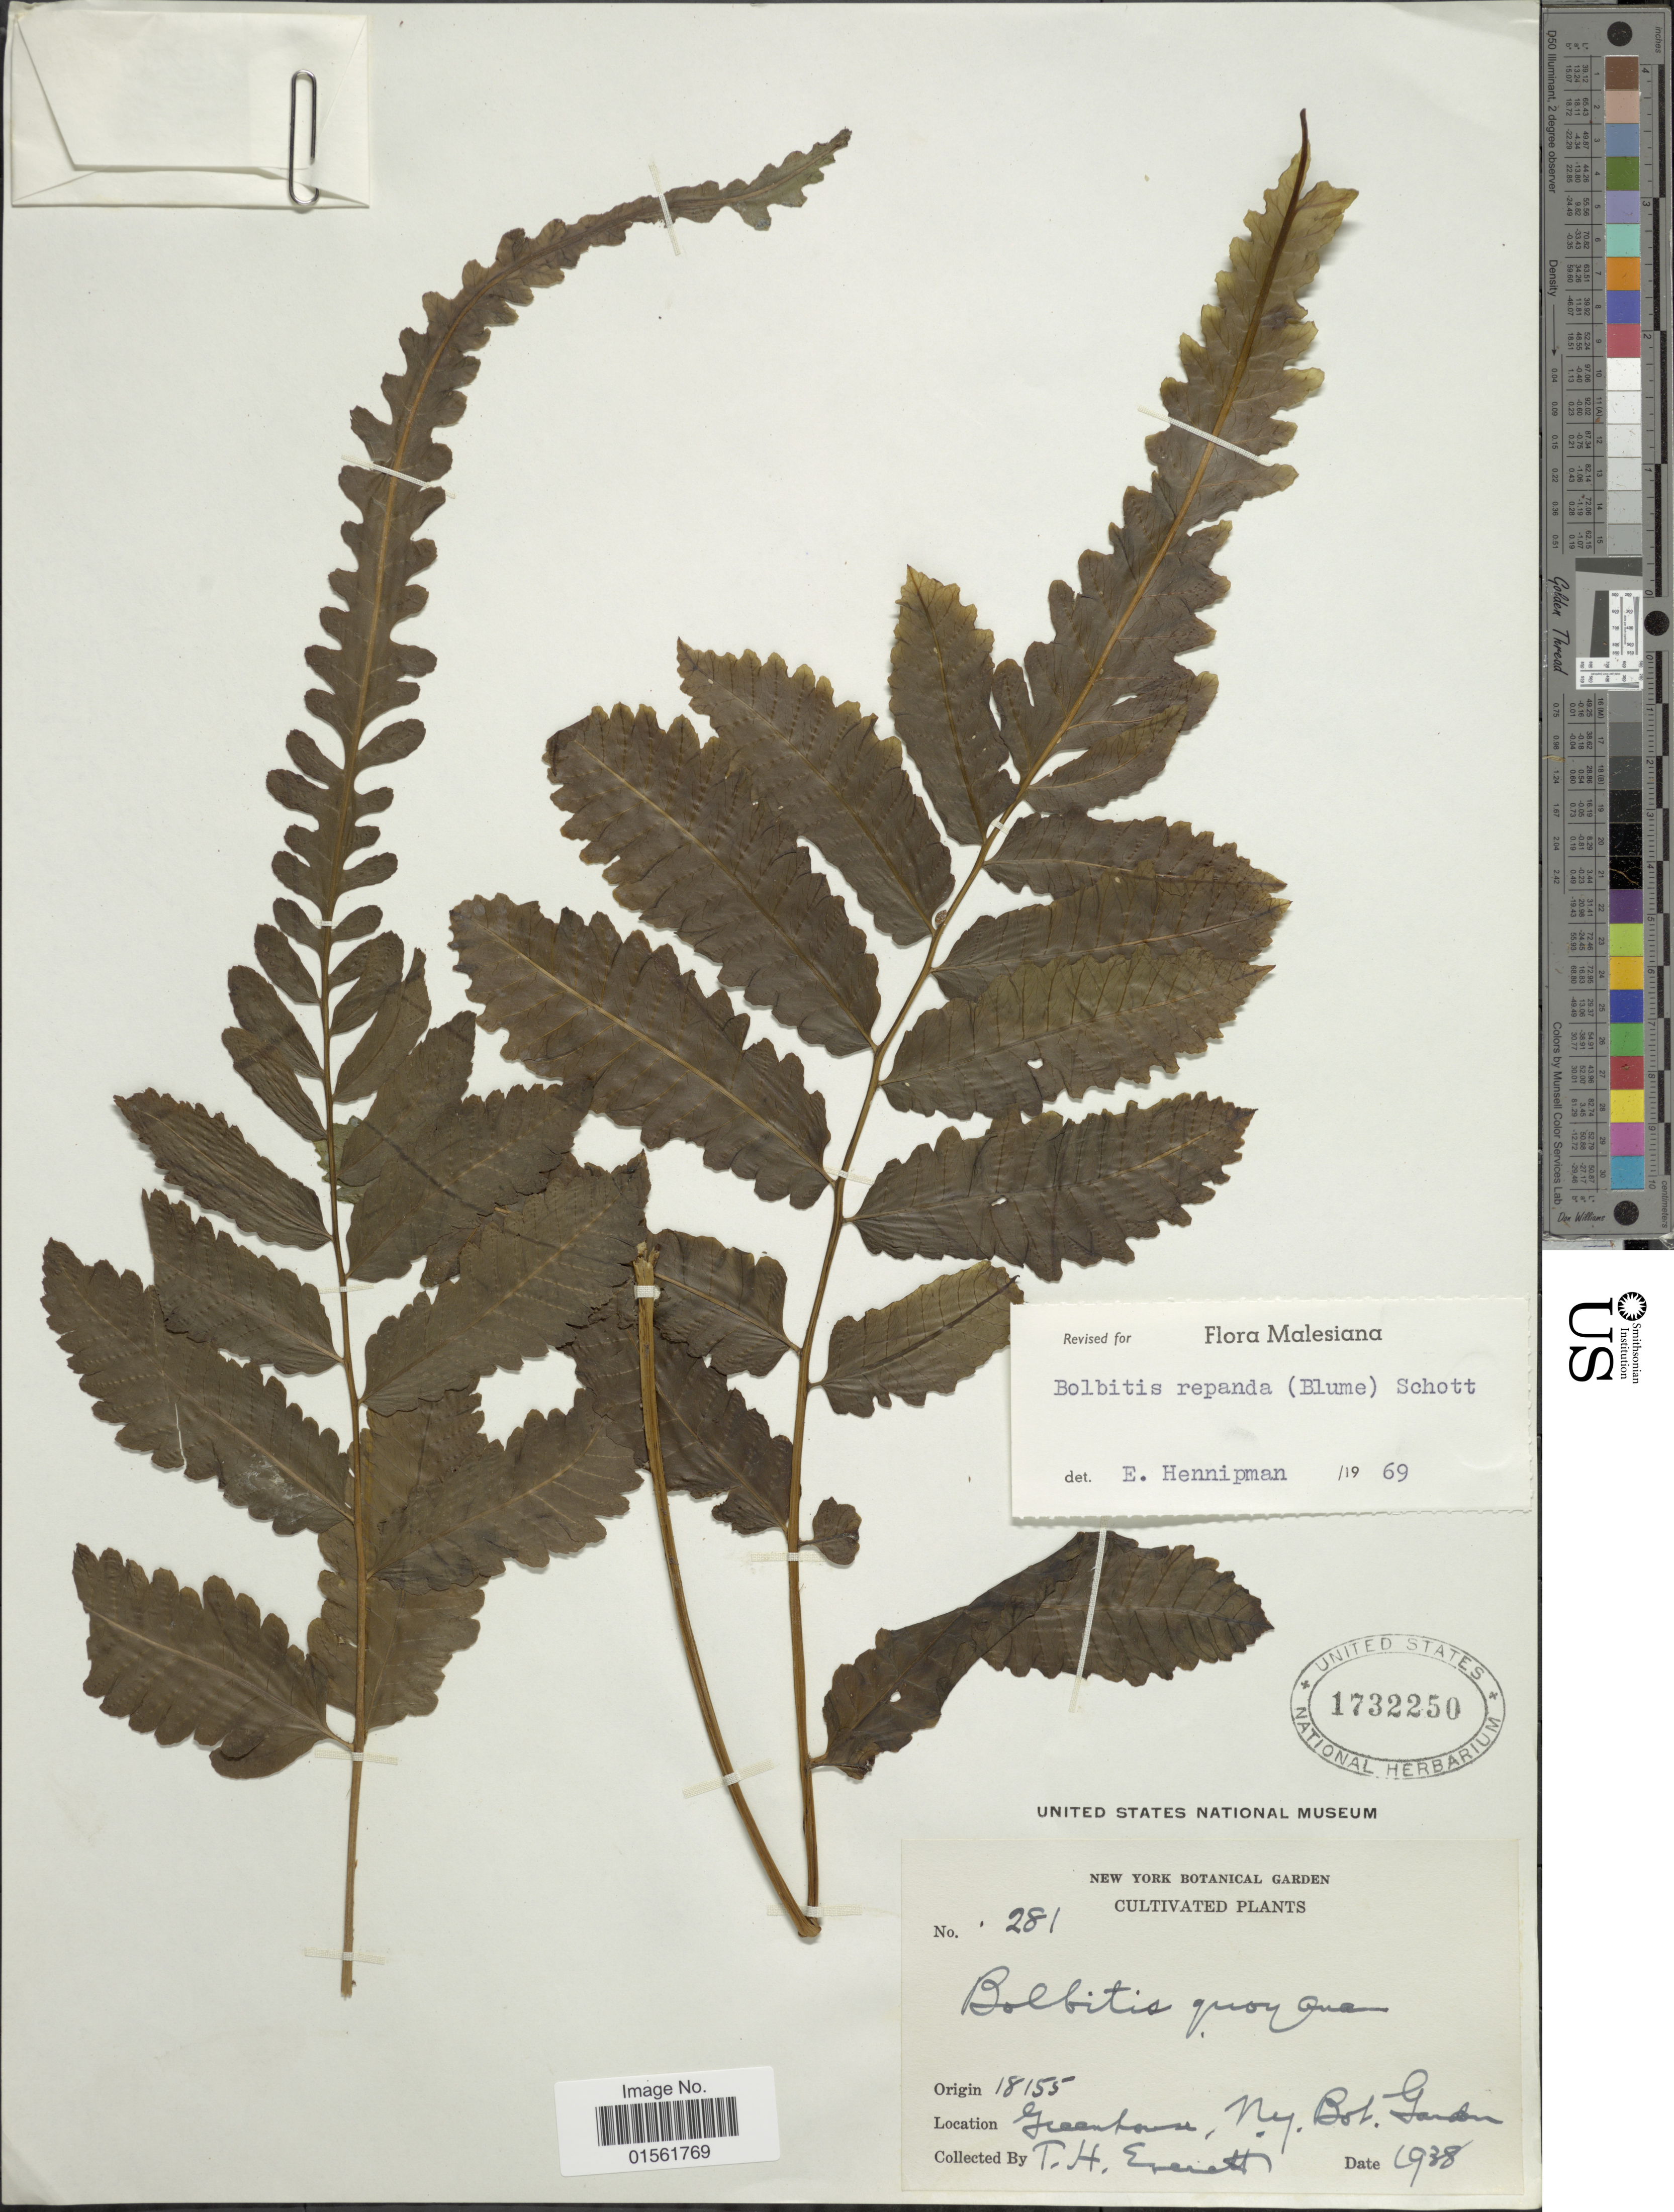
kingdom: Plantae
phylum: Tracheophyta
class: Polypodiopsida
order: Polypodiales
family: Dryopteridaceae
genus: Bolbitis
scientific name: Bolbitis repanda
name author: (Blume) Schott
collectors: T. Everett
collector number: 281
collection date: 1938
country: United States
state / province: New York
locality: Greenhouse, NY. Bot. garden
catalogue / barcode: US 1732250